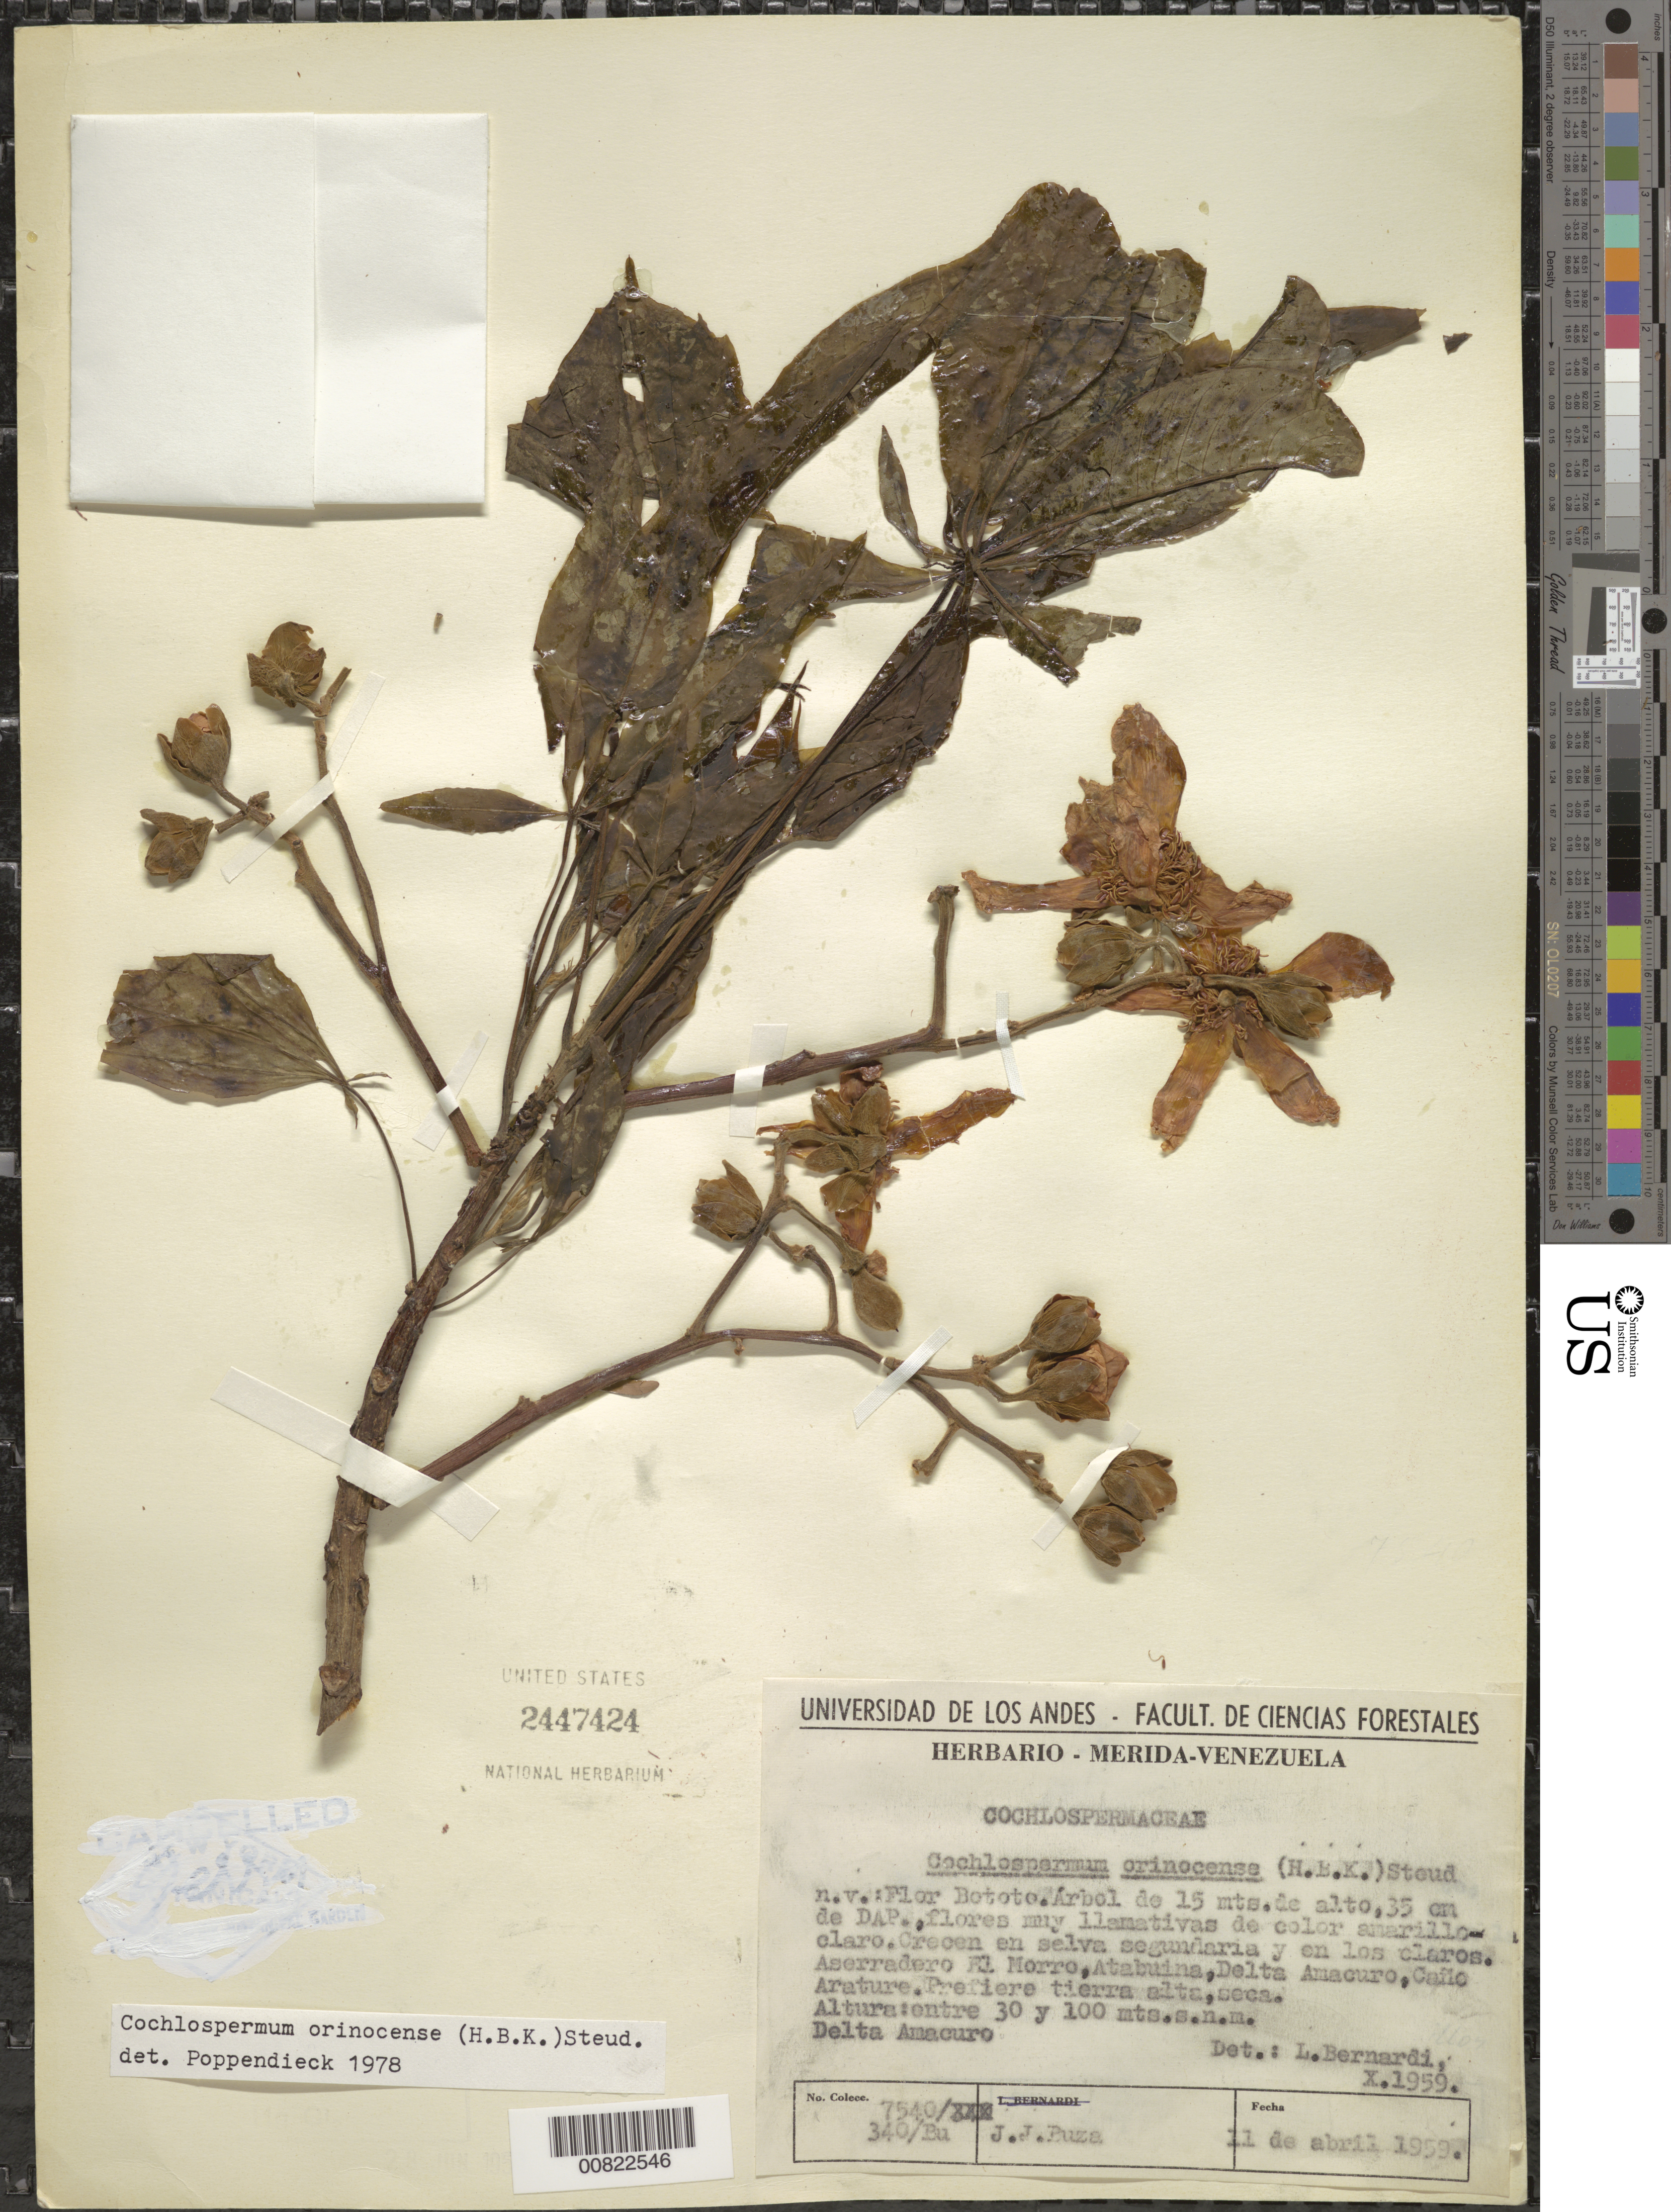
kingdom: Plantae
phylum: Tracheophyta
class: Magnoliopsida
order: Malvales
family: Cochlospermaceae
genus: Cochlospermum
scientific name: Cochlospermum orinocense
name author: (Kunth) Steud.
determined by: Poppendieck, H.-H., (HBG), Institut fur Allgemeine Botanik und Botanischer Garten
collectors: J. Buza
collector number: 7540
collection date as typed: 11-Apr-59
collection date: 1959-04-11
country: Venezuela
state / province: Delta Amacuro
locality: Aserradero El Morro, Atabuina, Delta Amacuro, Cailo Arature.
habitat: Aserradero El Morro, Atabuina, Delta Amacuro, Cailo Arature.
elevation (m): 30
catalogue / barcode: US 2447424